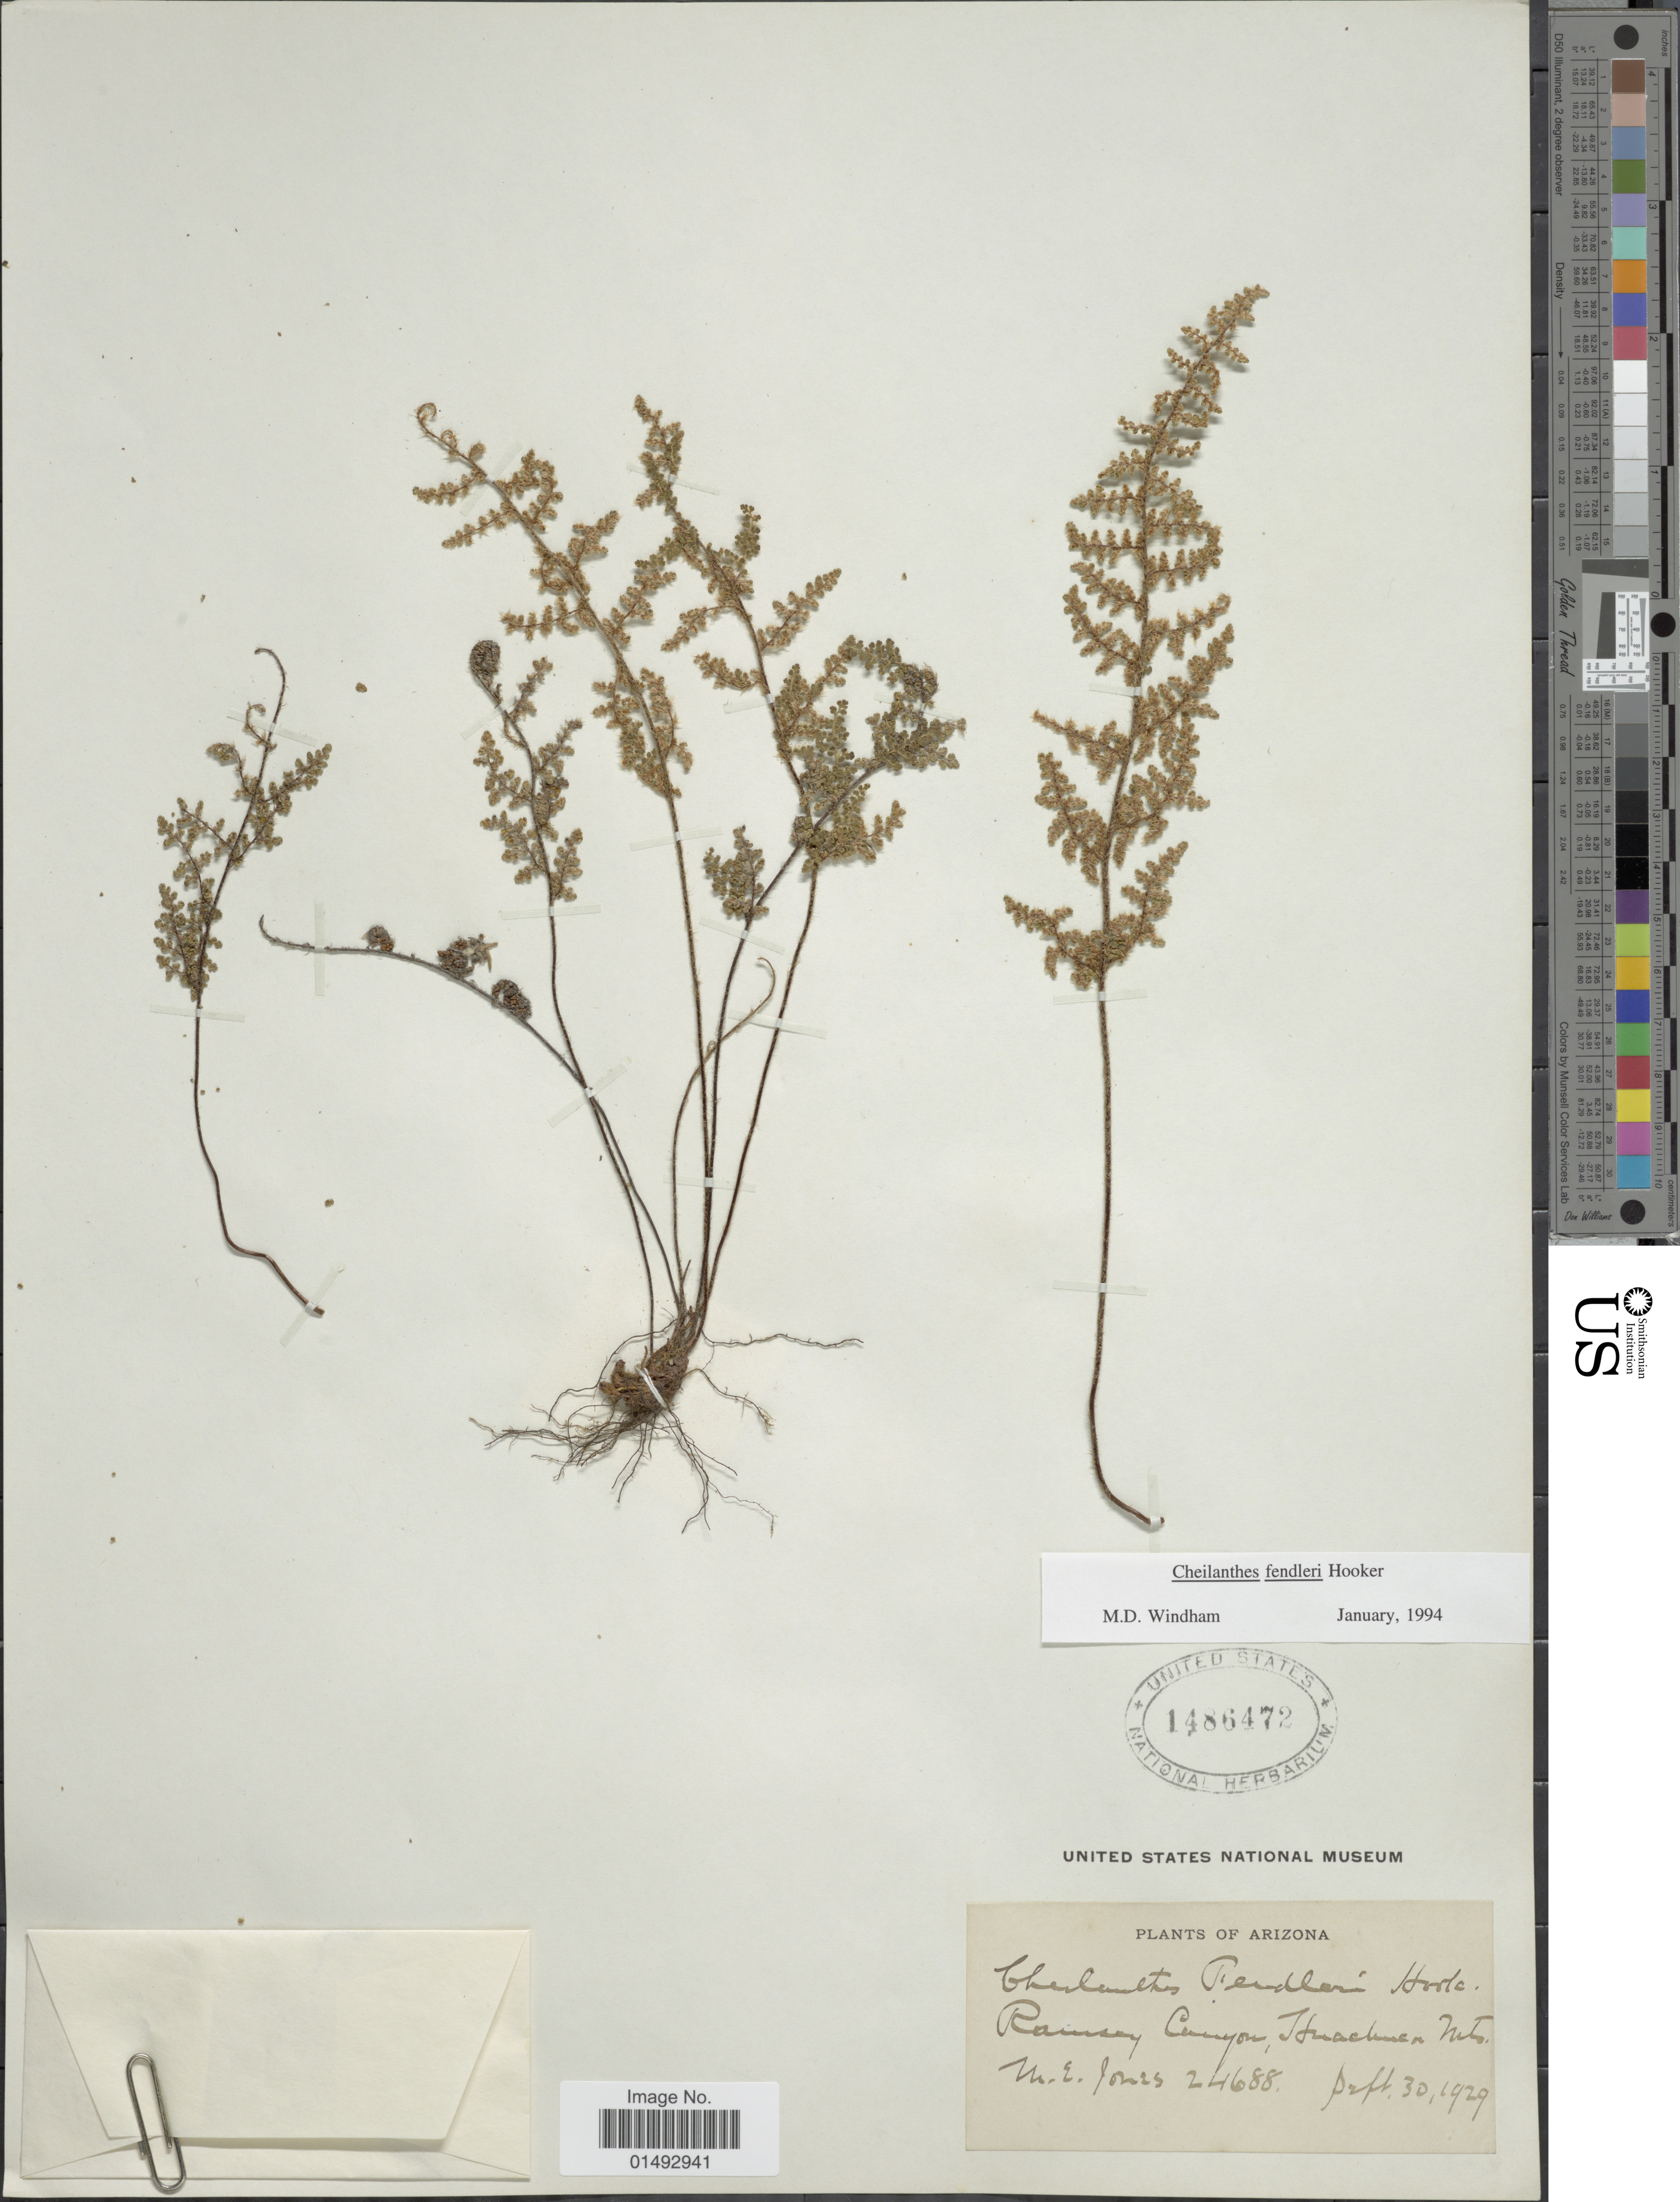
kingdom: Plantae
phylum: Tracheophyta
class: Polypodiopsida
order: Polypodiales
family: Pteridaceae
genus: Myriopteris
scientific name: Myriopteris fendleri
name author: (Hook.) E. Fourn.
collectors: M. E. Jones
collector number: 24688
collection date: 1929-09-30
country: United States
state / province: Arizona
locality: Ramsey Canyon, Huachuca Mts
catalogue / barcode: US 1486472